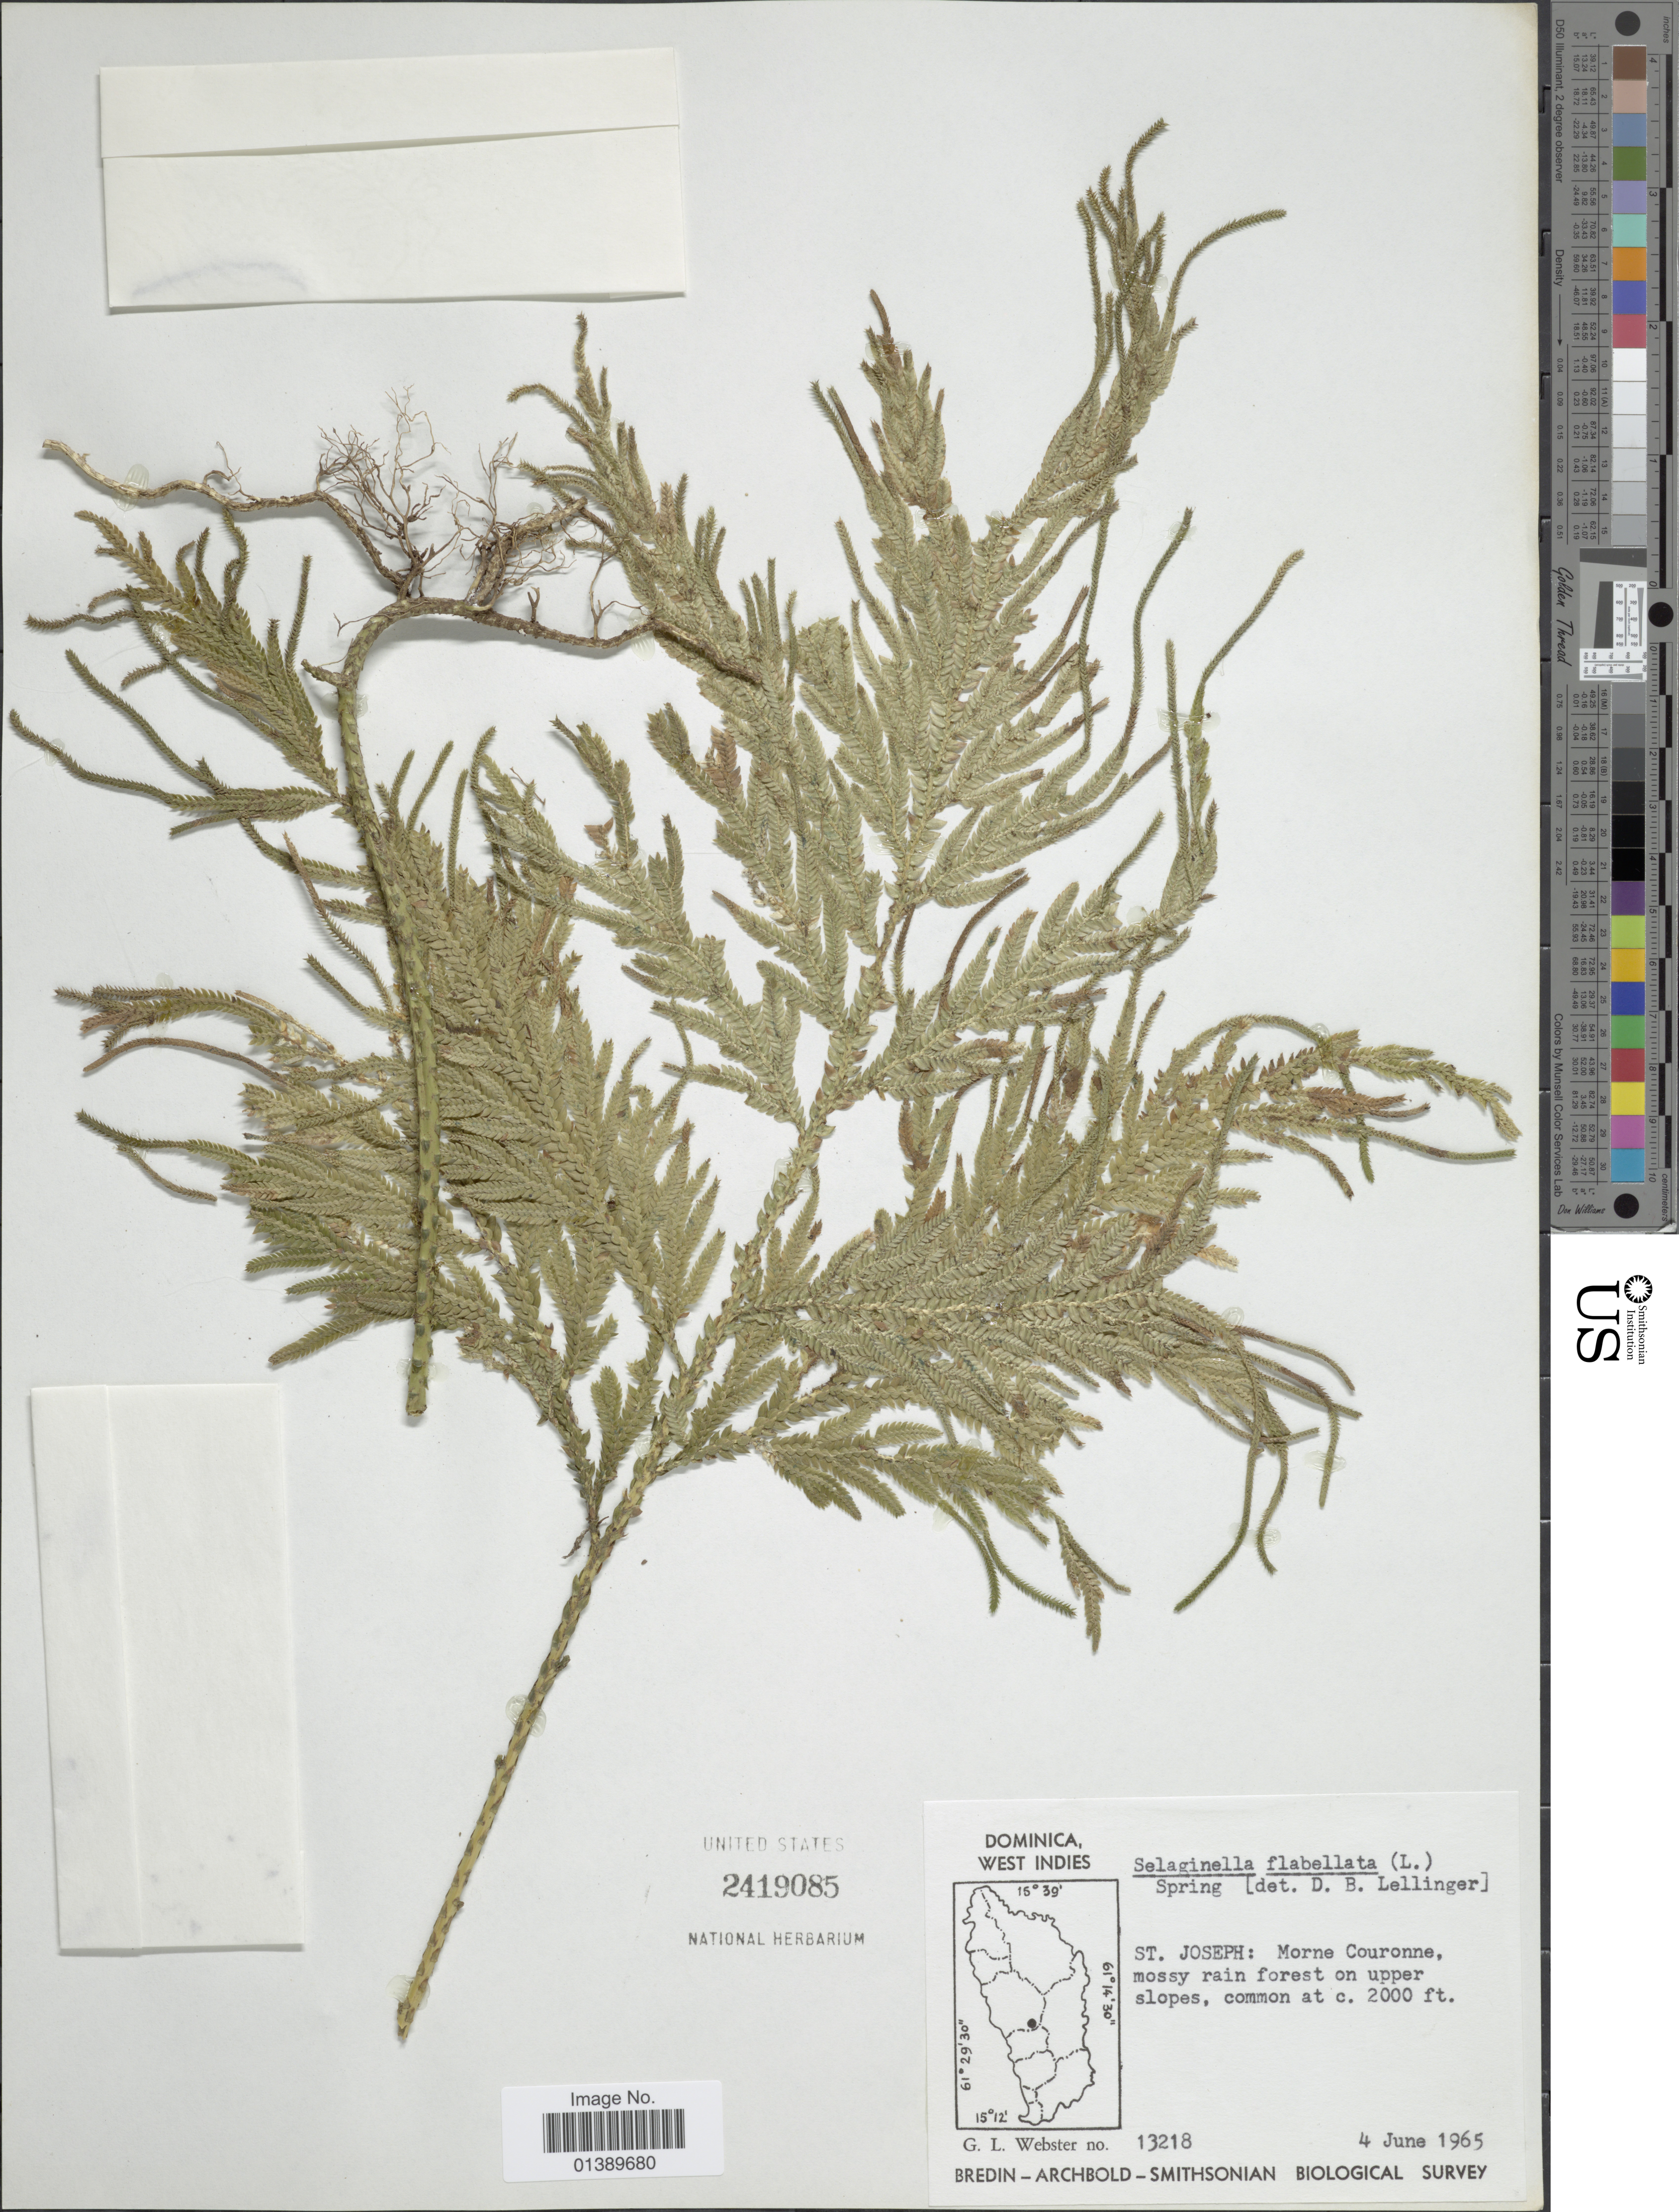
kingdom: Plantae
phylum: Tracheophyta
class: Lycopodiopsida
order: Selaginellales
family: Selaginellaceae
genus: Selaginella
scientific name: Selaginella flabellata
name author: L.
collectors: G. L. Webster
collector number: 13218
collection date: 1965-06-04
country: Dominica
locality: West Indies, St Joseph: Morne Couronne, mossy rain forest on upper slopes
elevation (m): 610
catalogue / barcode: US 2419085